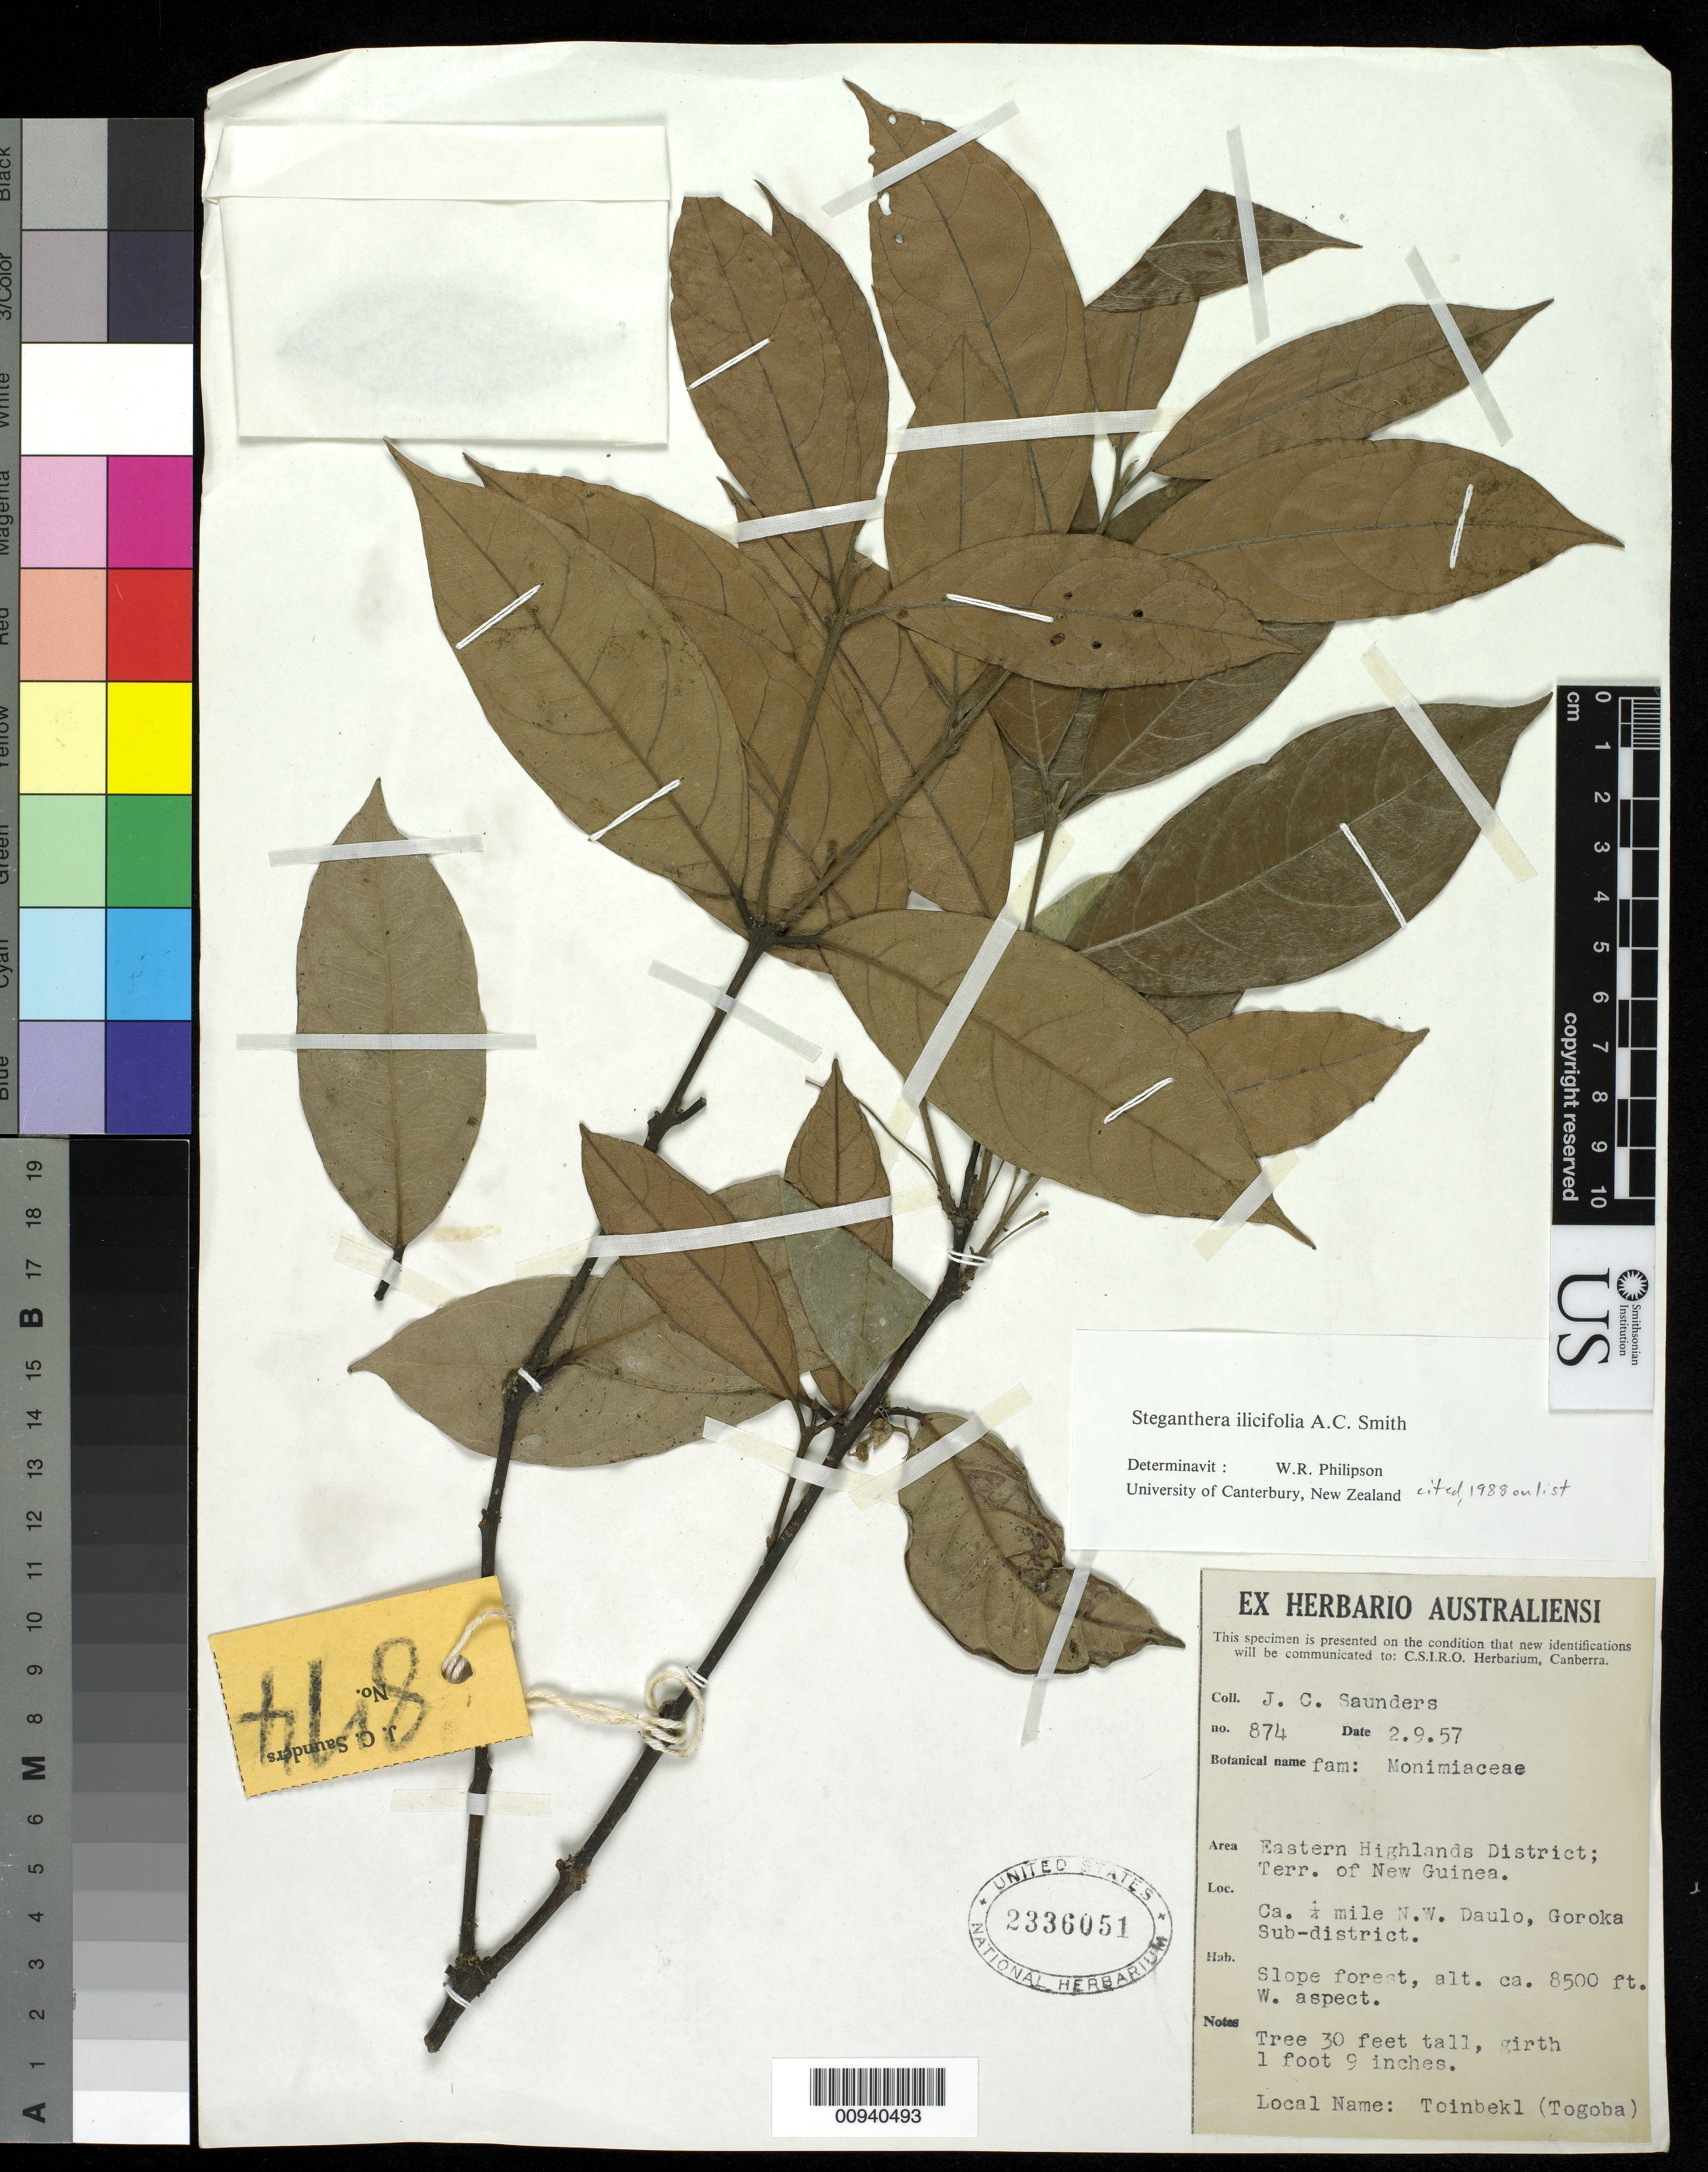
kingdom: Plantae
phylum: Tracheophyta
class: Magnoliopsida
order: Laurales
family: Monimiaceae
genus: Steganthera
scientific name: Steganthera ilicifolia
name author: A.C. Sm.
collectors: J. C. Saunders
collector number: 874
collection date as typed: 09 Feb 1957 or 02 Sep 1957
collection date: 1957-02-09 or 1957-09-02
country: Papua New Guinea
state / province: Eastern Highlands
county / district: Goroka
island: New Guinea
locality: Ca. 1/4 mile N.W. Daulo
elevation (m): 2591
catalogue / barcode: US 2336051